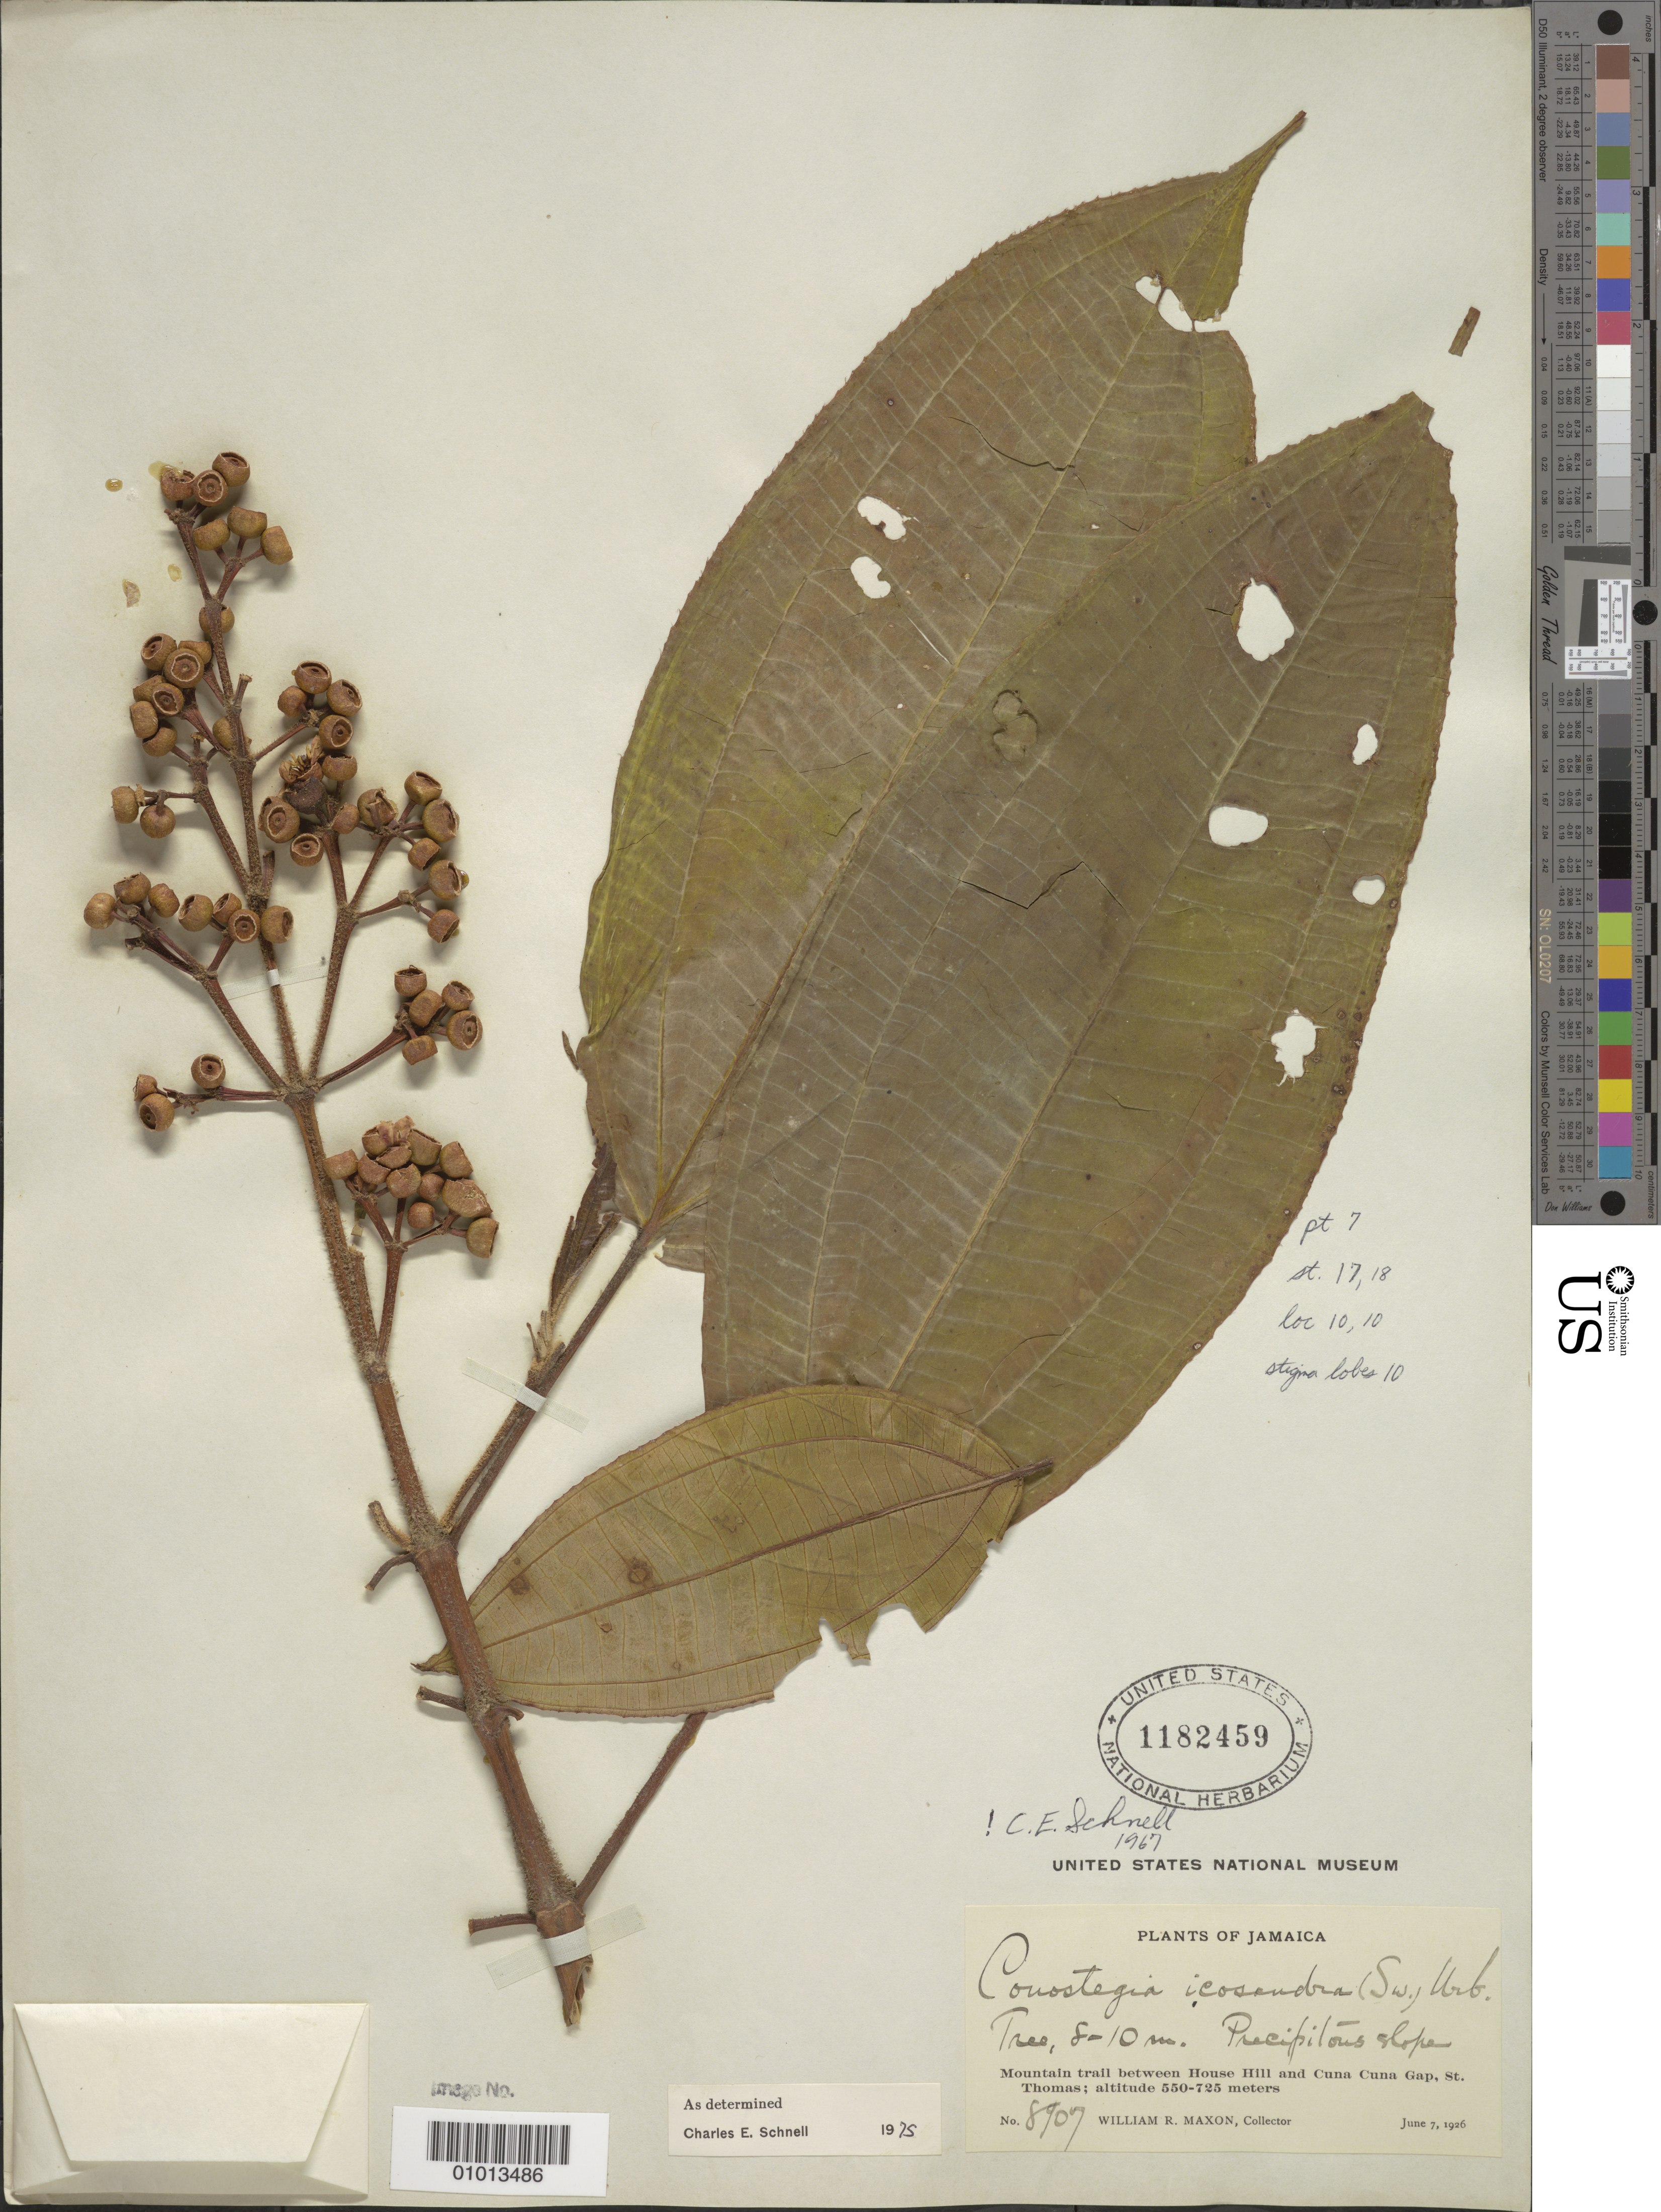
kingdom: Plantae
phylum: Tracheophyta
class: Magnoliopsida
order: Myrtales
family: Melastomataceae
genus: Conostegia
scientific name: Conostegia icosandra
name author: (Sw.) Urb.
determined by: Schnell, C. E.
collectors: W. R. Maxon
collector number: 8907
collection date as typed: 07 Jun 1926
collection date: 1926-06-07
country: Jamaica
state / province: Saint Thomas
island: Jamaica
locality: Trail between House Hill and Cuna Cuna Gap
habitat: Mountain trail, precipitous slope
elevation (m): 550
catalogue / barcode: US 1182459